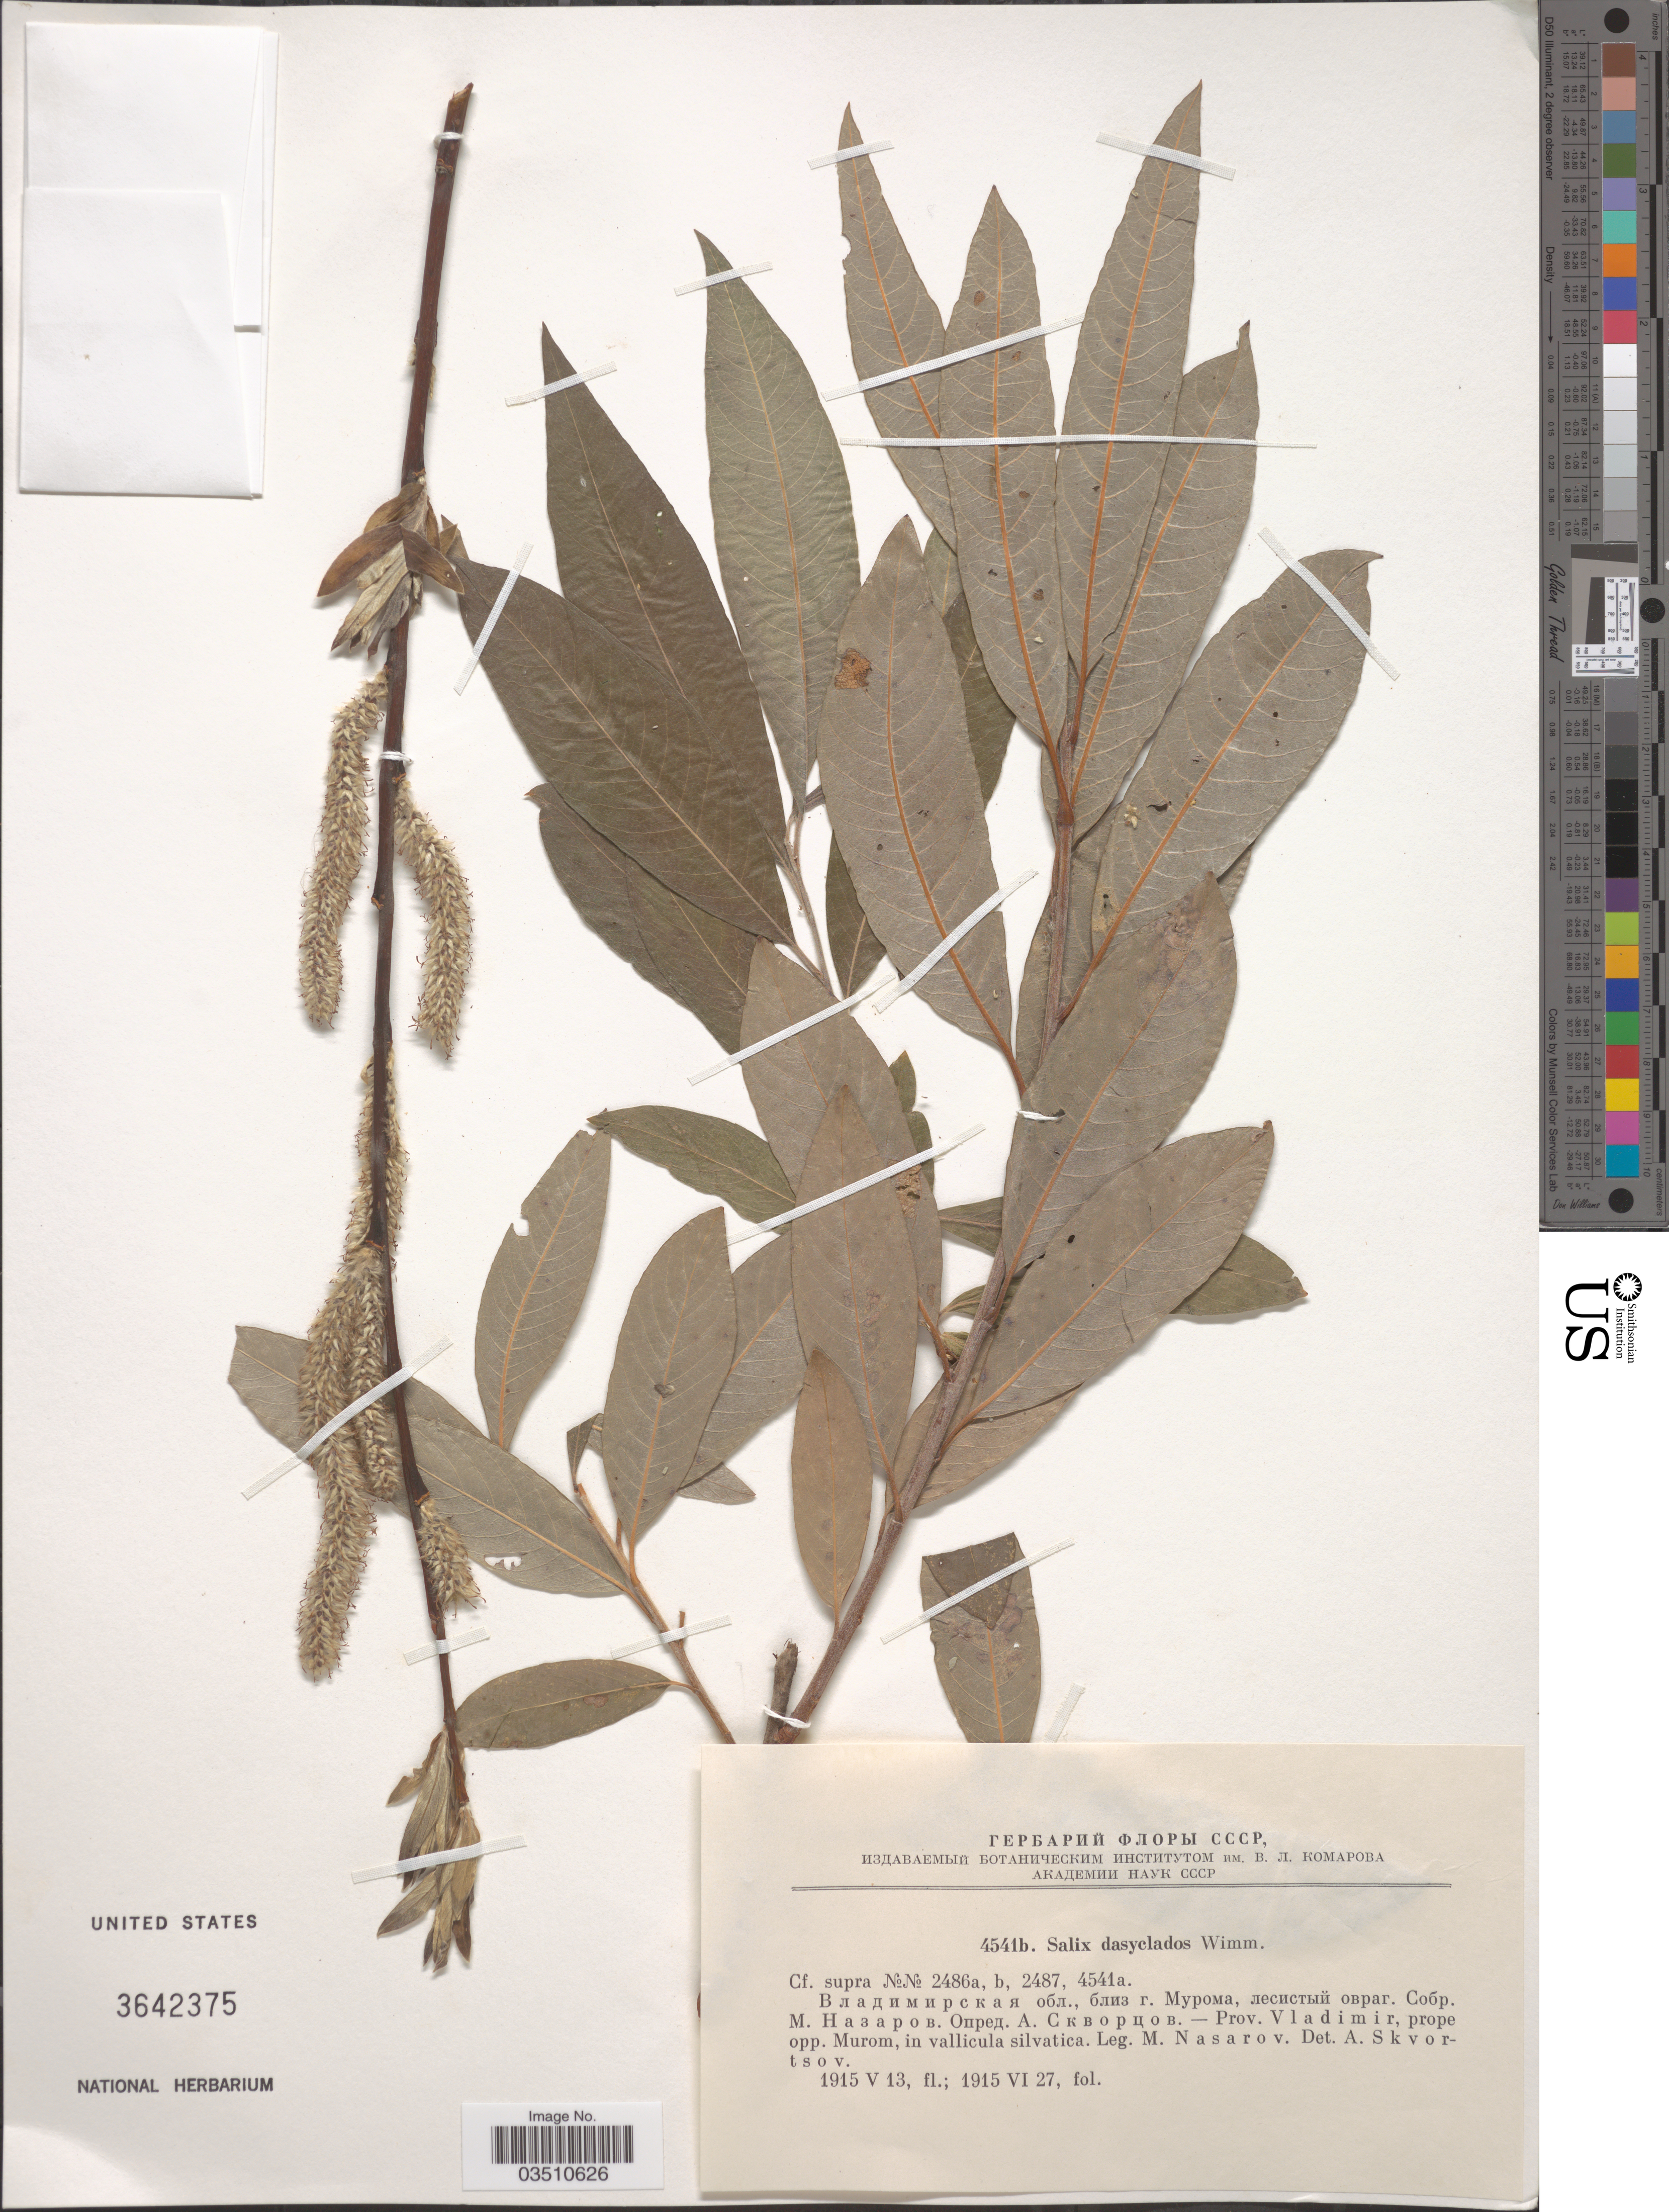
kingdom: Plantae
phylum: Tracheophyta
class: Magnoliopsida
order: Malpighiales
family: Salicaceae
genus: Salix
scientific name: Salix dasyclados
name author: Wimm.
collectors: M. Nasarow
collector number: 4541b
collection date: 1915-05-13/1915-06-27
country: Russian Federation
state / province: Vladimir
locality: Prope opp. Murom, in vallicula.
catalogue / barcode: US 3642375